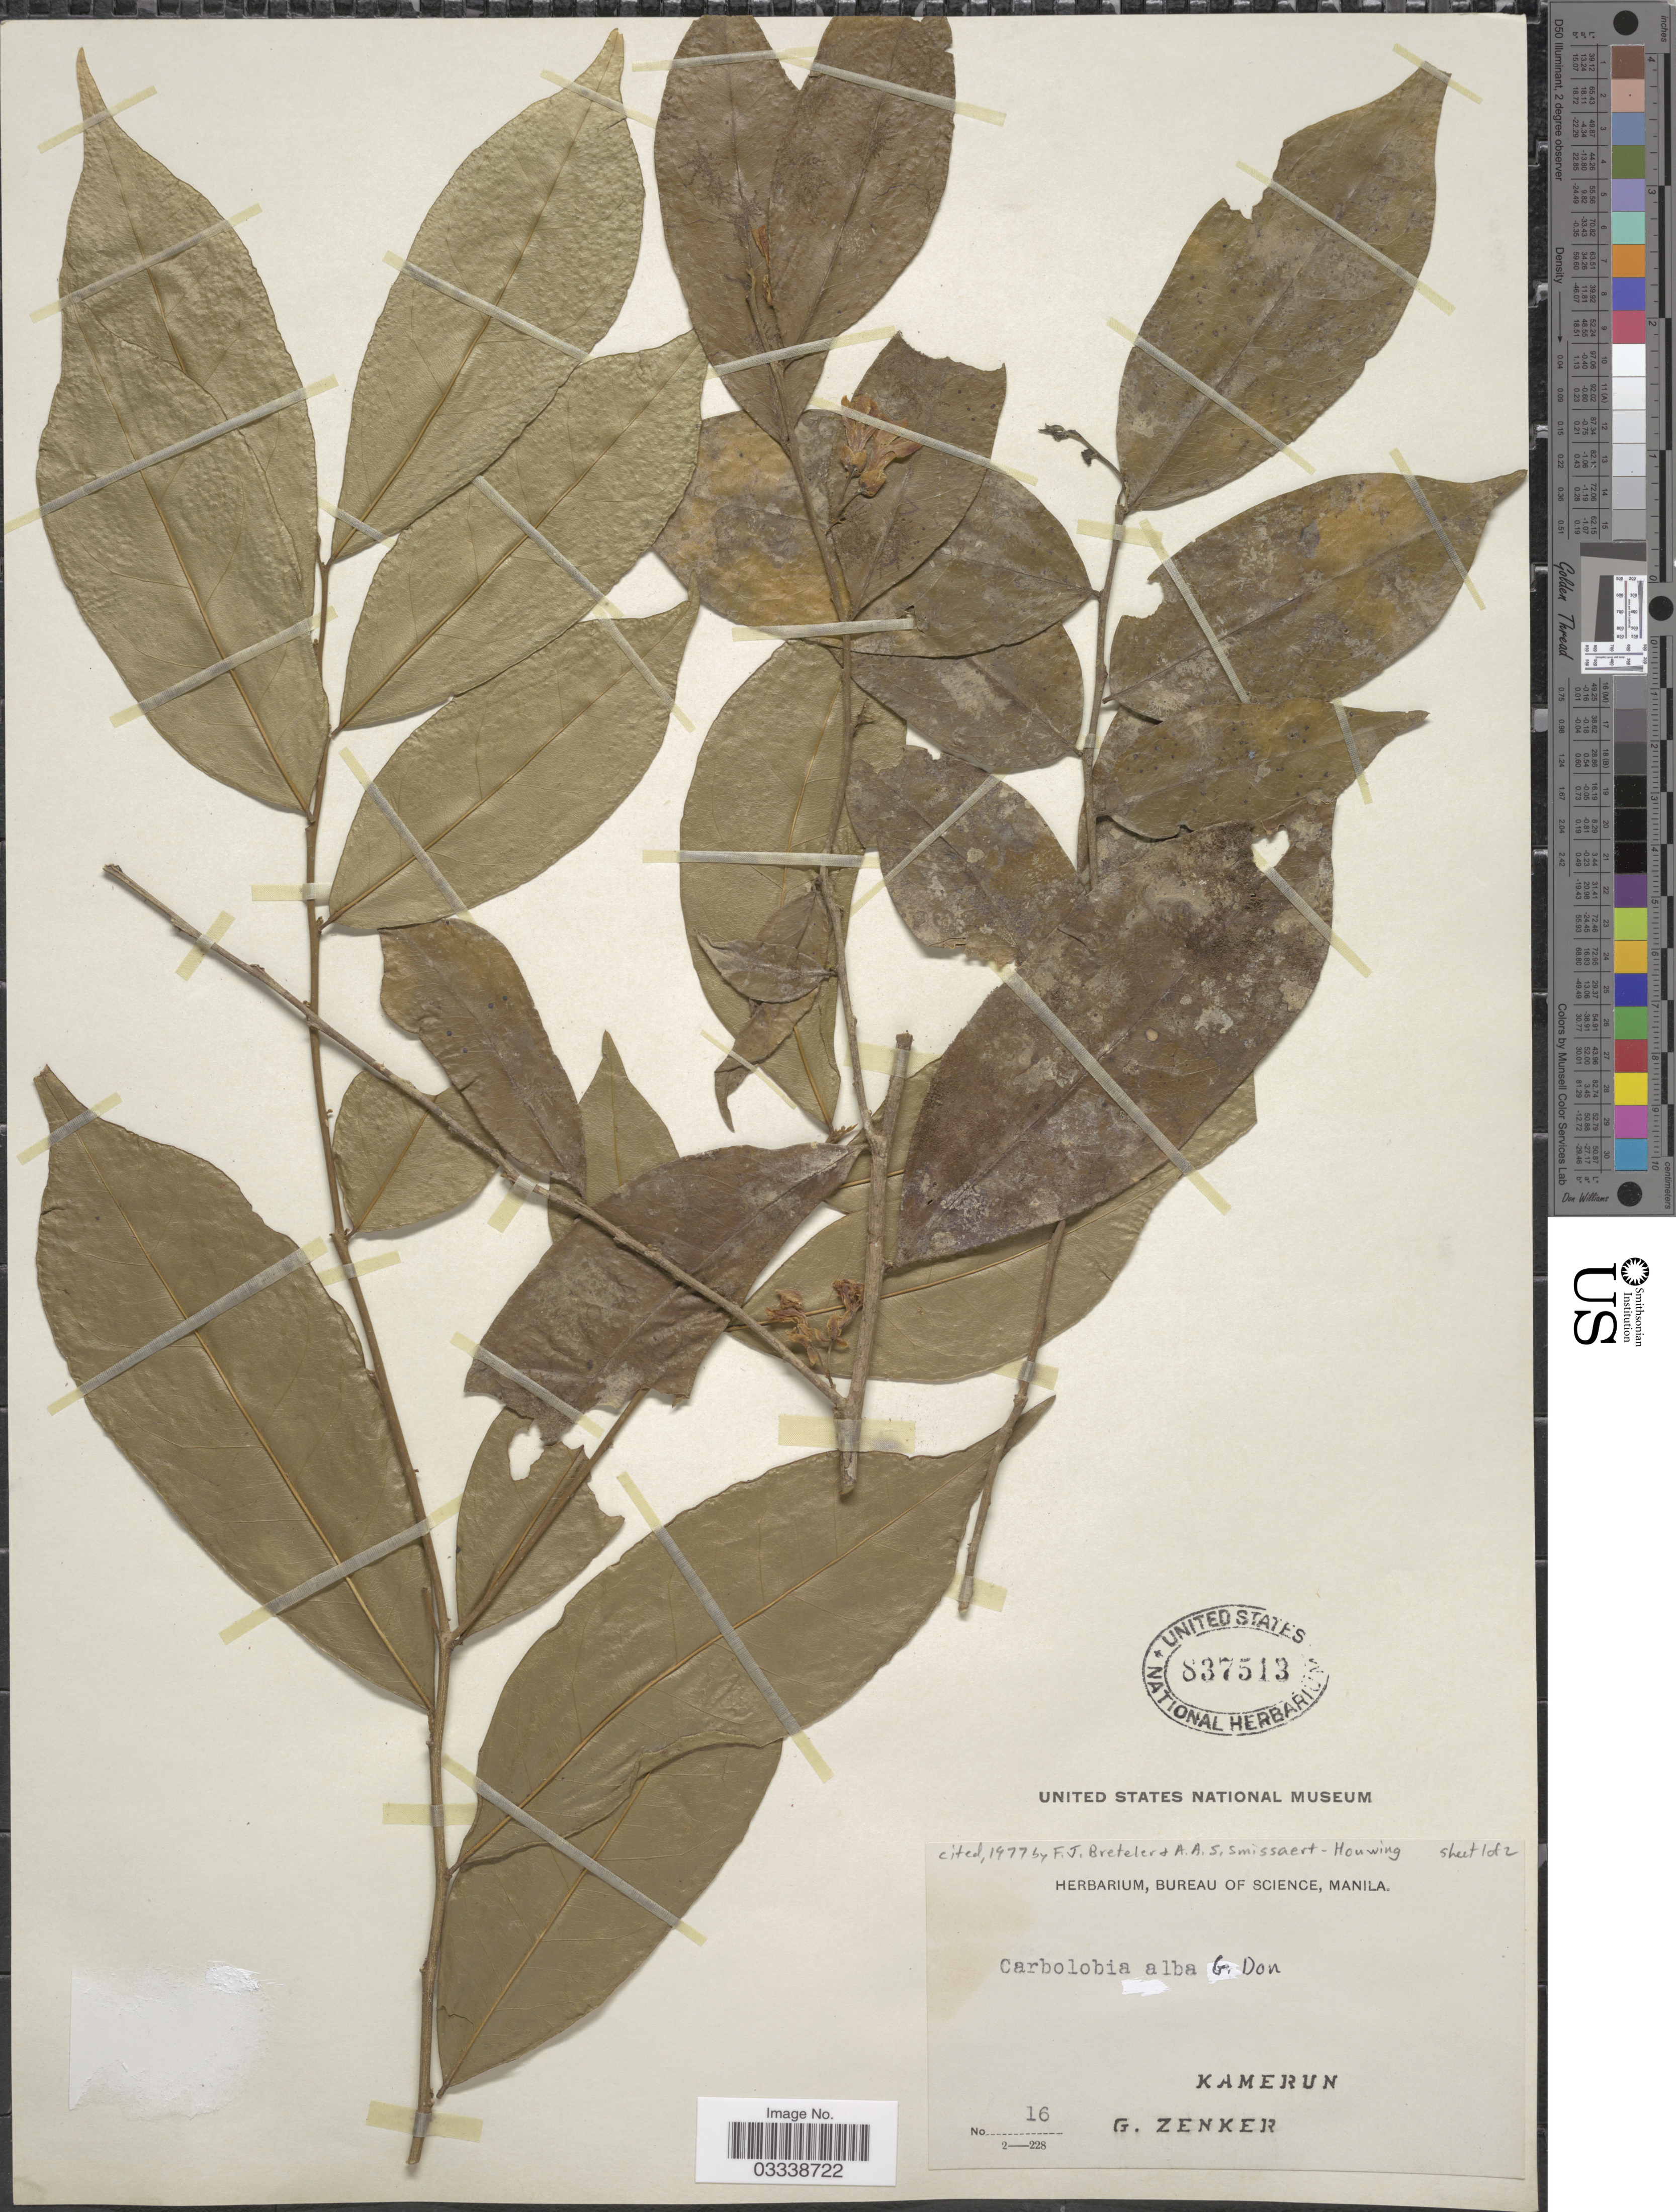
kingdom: Plantae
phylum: Tracheophyta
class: Magnoliopsida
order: Fabales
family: Polygalaceae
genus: Carpolobia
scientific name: Carpolobia alba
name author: G. Don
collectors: G. A. Zenker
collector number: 16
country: Cameroon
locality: Kamerun.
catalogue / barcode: US 837513